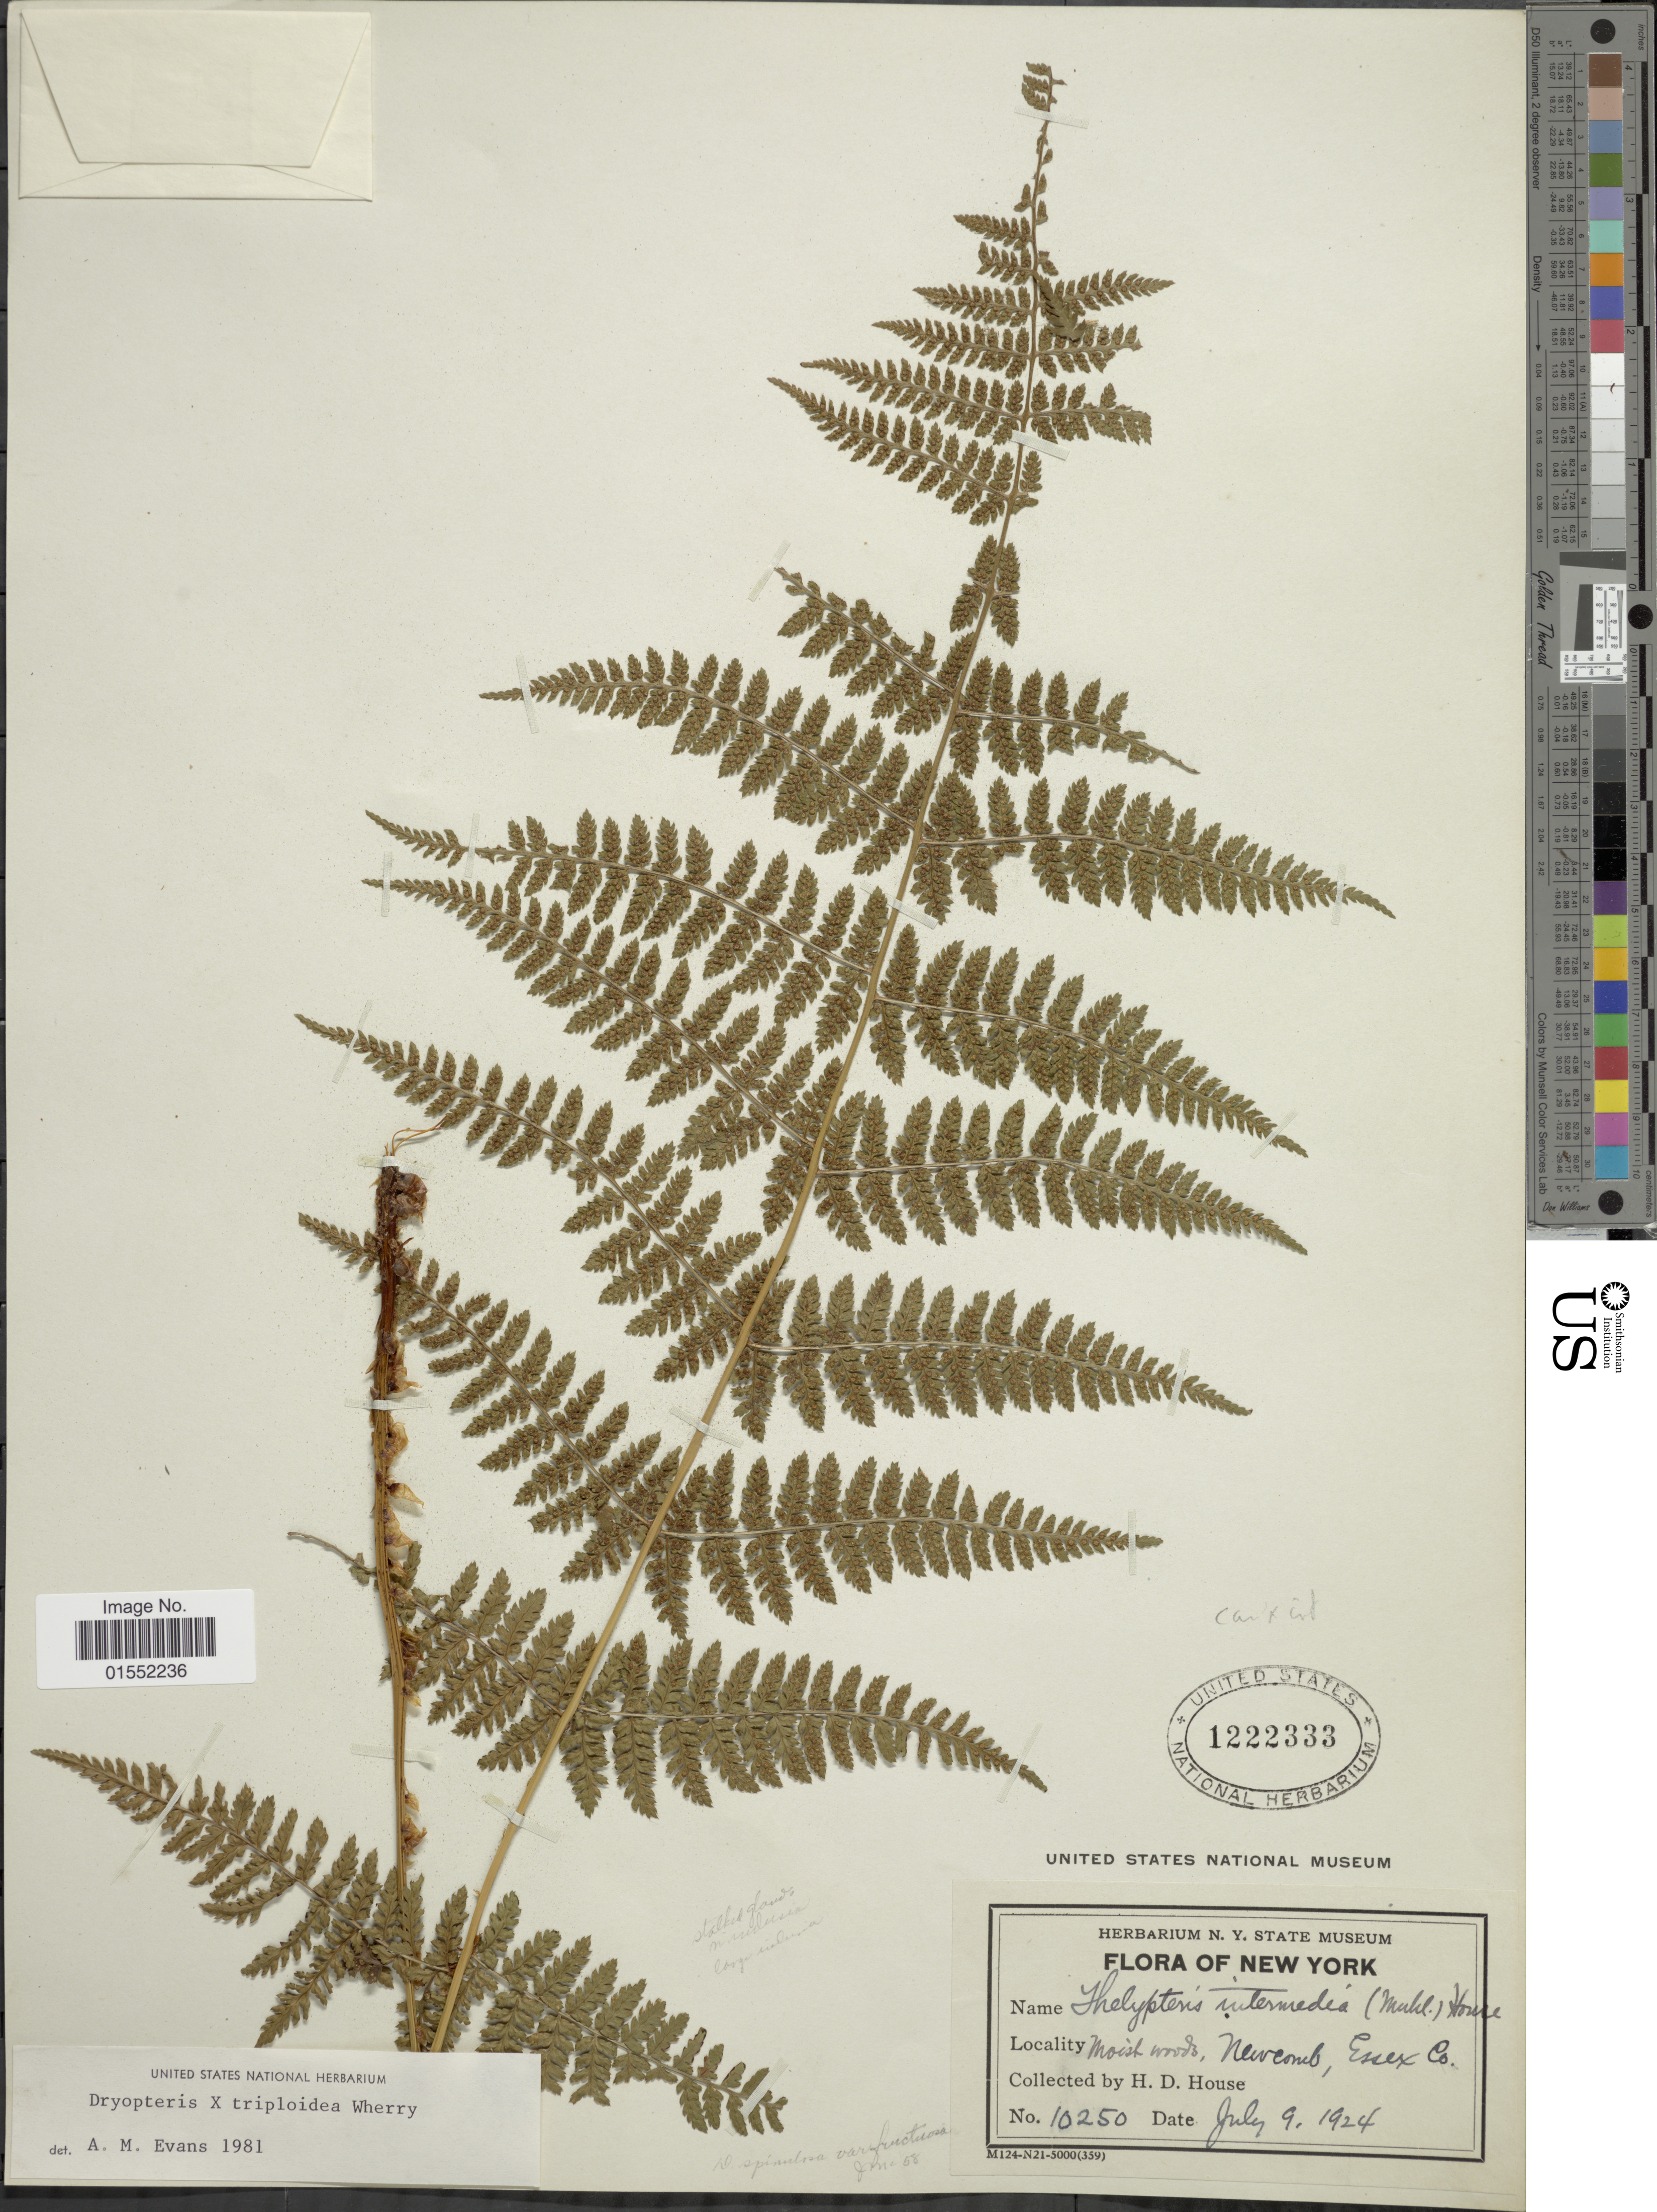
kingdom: Plantae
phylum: Tracheophyta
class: Polypodiopsida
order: Polypodiales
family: Dryopteridaceae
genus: Dryopteris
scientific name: Dryopteris x triploidea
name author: Wherry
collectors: H. D. House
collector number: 10250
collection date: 1924-07-09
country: United States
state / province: New York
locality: Moist woods, New Comb, Essex Co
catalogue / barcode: US 1222333